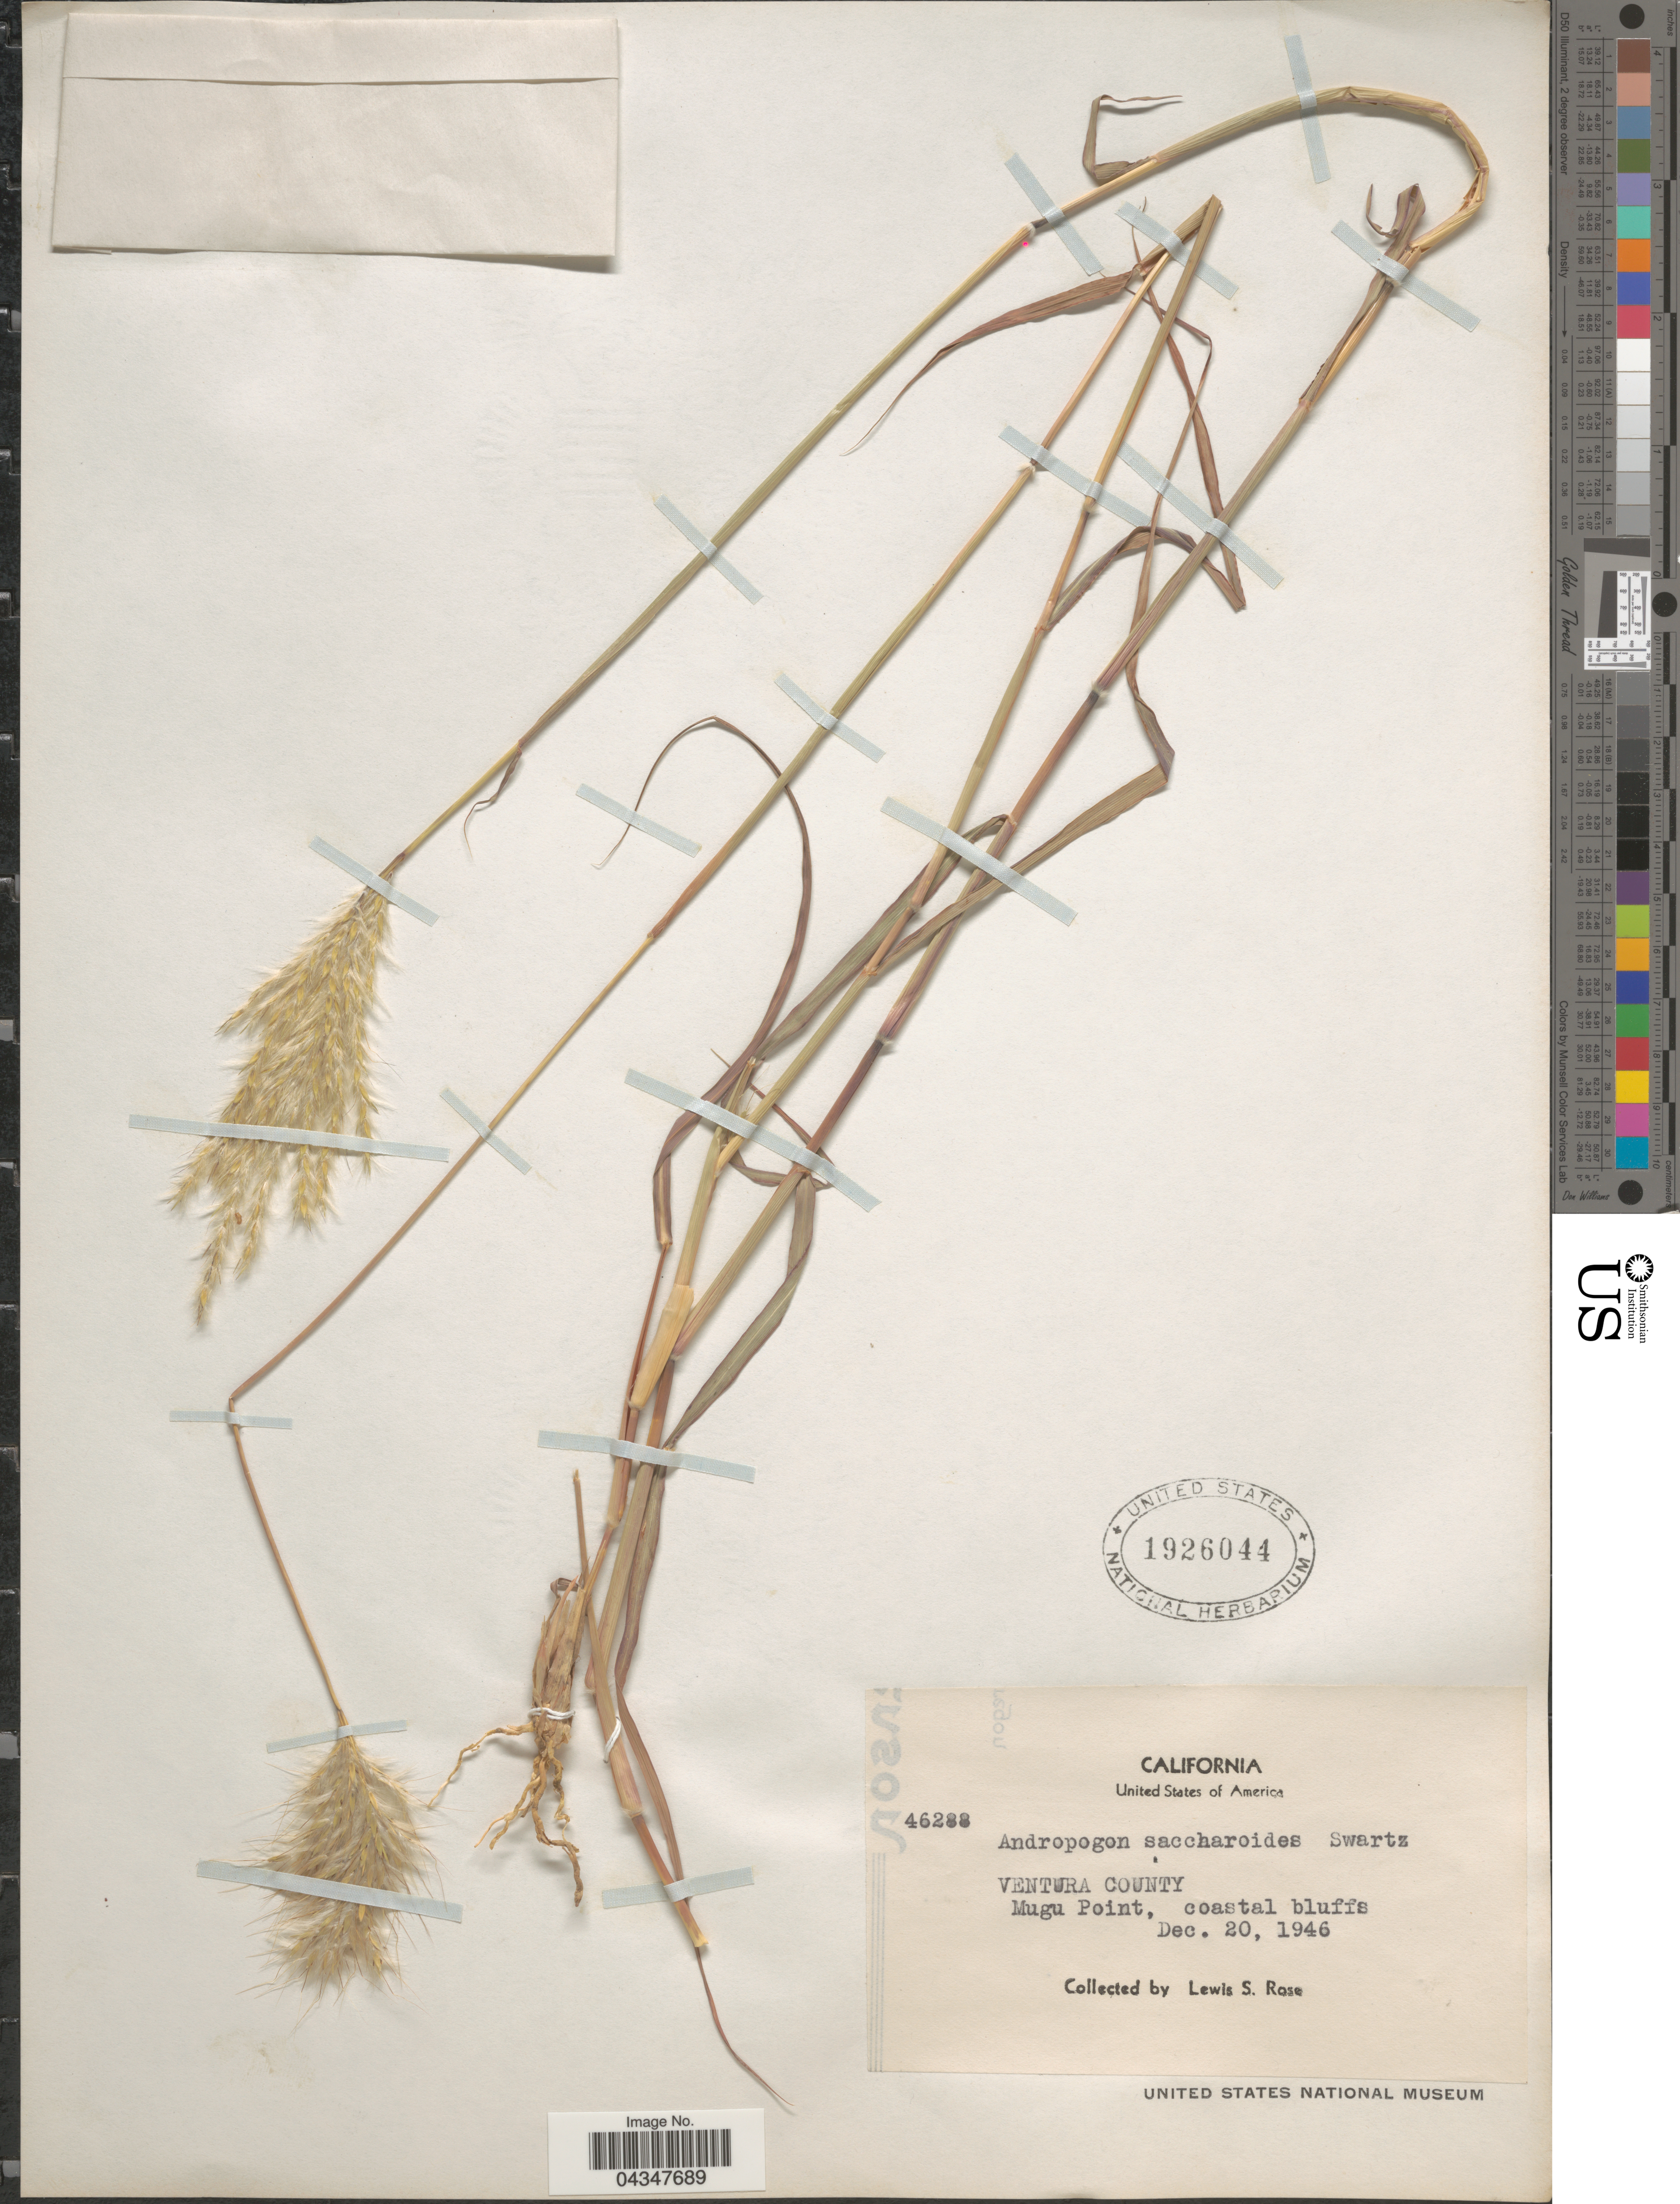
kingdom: Plantae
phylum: Tracheophyta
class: Liliopsida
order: Poales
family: Poaceae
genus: Bothriochloa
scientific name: Bothriochloa barbinodis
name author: (Lag.) Herter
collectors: L. S. Rose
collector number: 46288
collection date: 1946-12-20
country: United States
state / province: California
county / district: Ventura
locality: Ventura County. Mugu Point, coastal bluffs.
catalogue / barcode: US 1926044